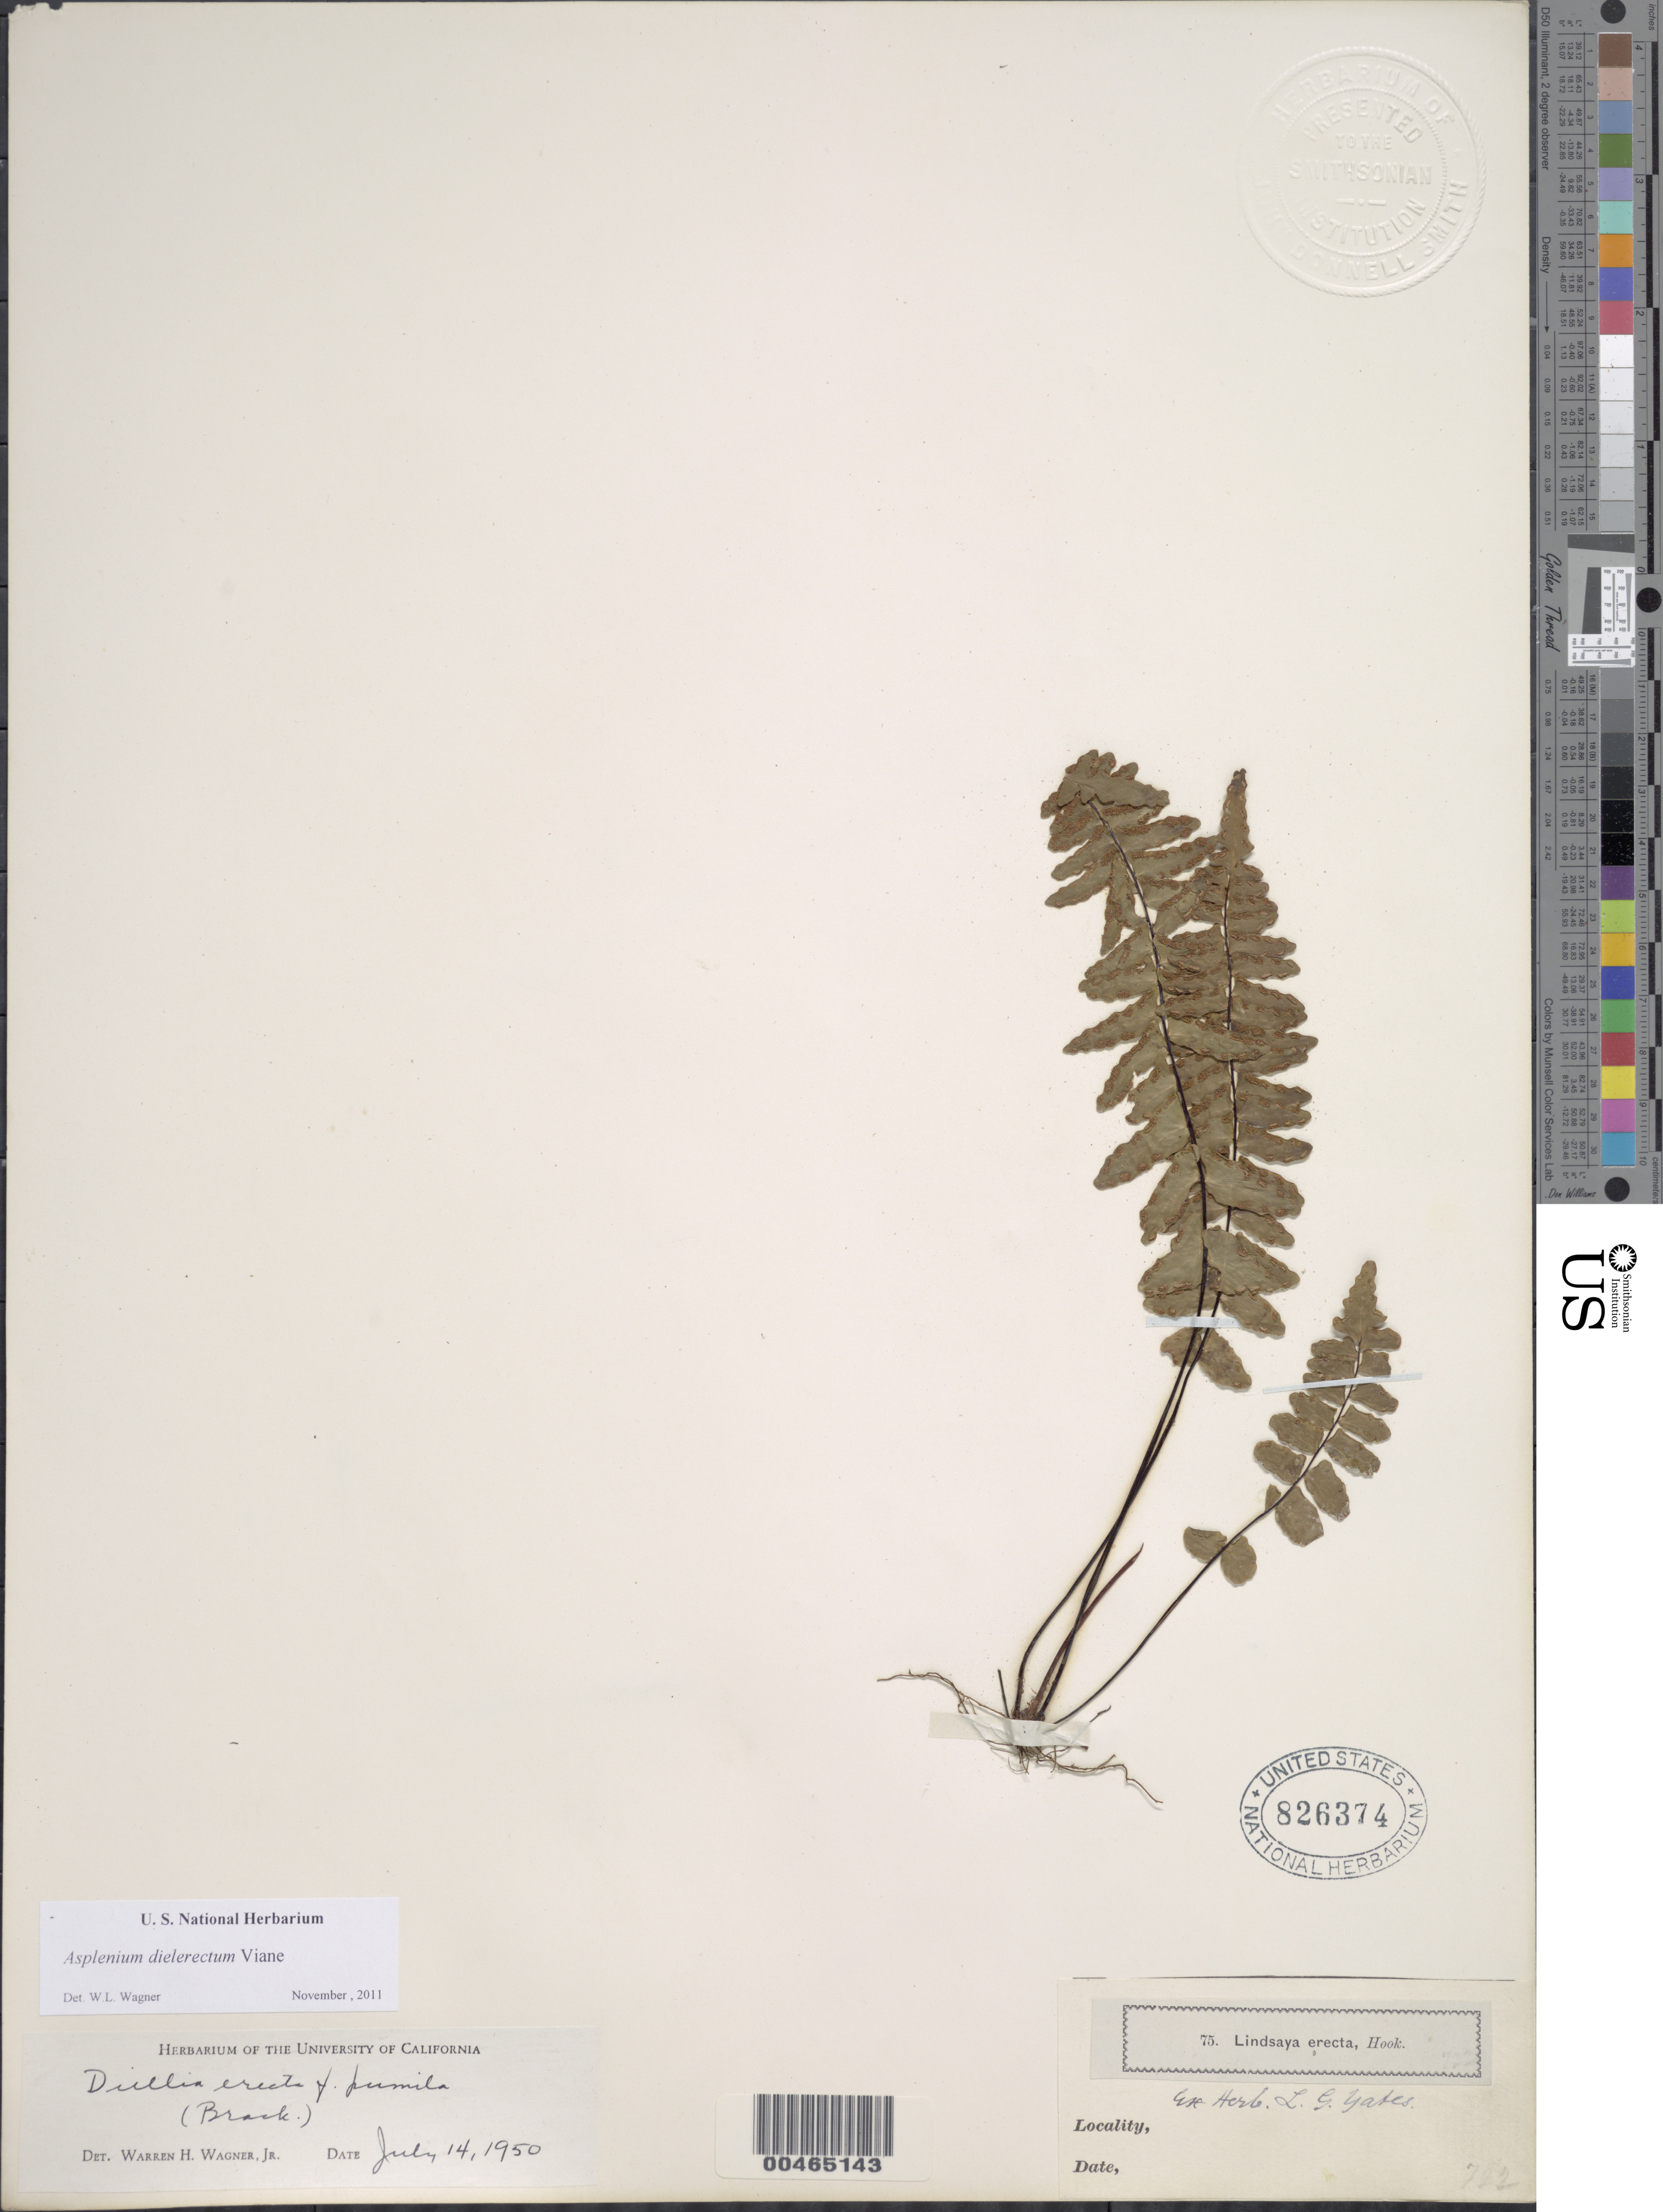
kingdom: Plantae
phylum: Tracheophyta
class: Polypodiopsida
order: Polypodiales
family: Aspleniaceae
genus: Asplenium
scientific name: Asplenium dielerectum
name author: Viane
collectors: L. G. Yates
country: United States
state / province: Hawaii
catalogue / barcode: US 826374